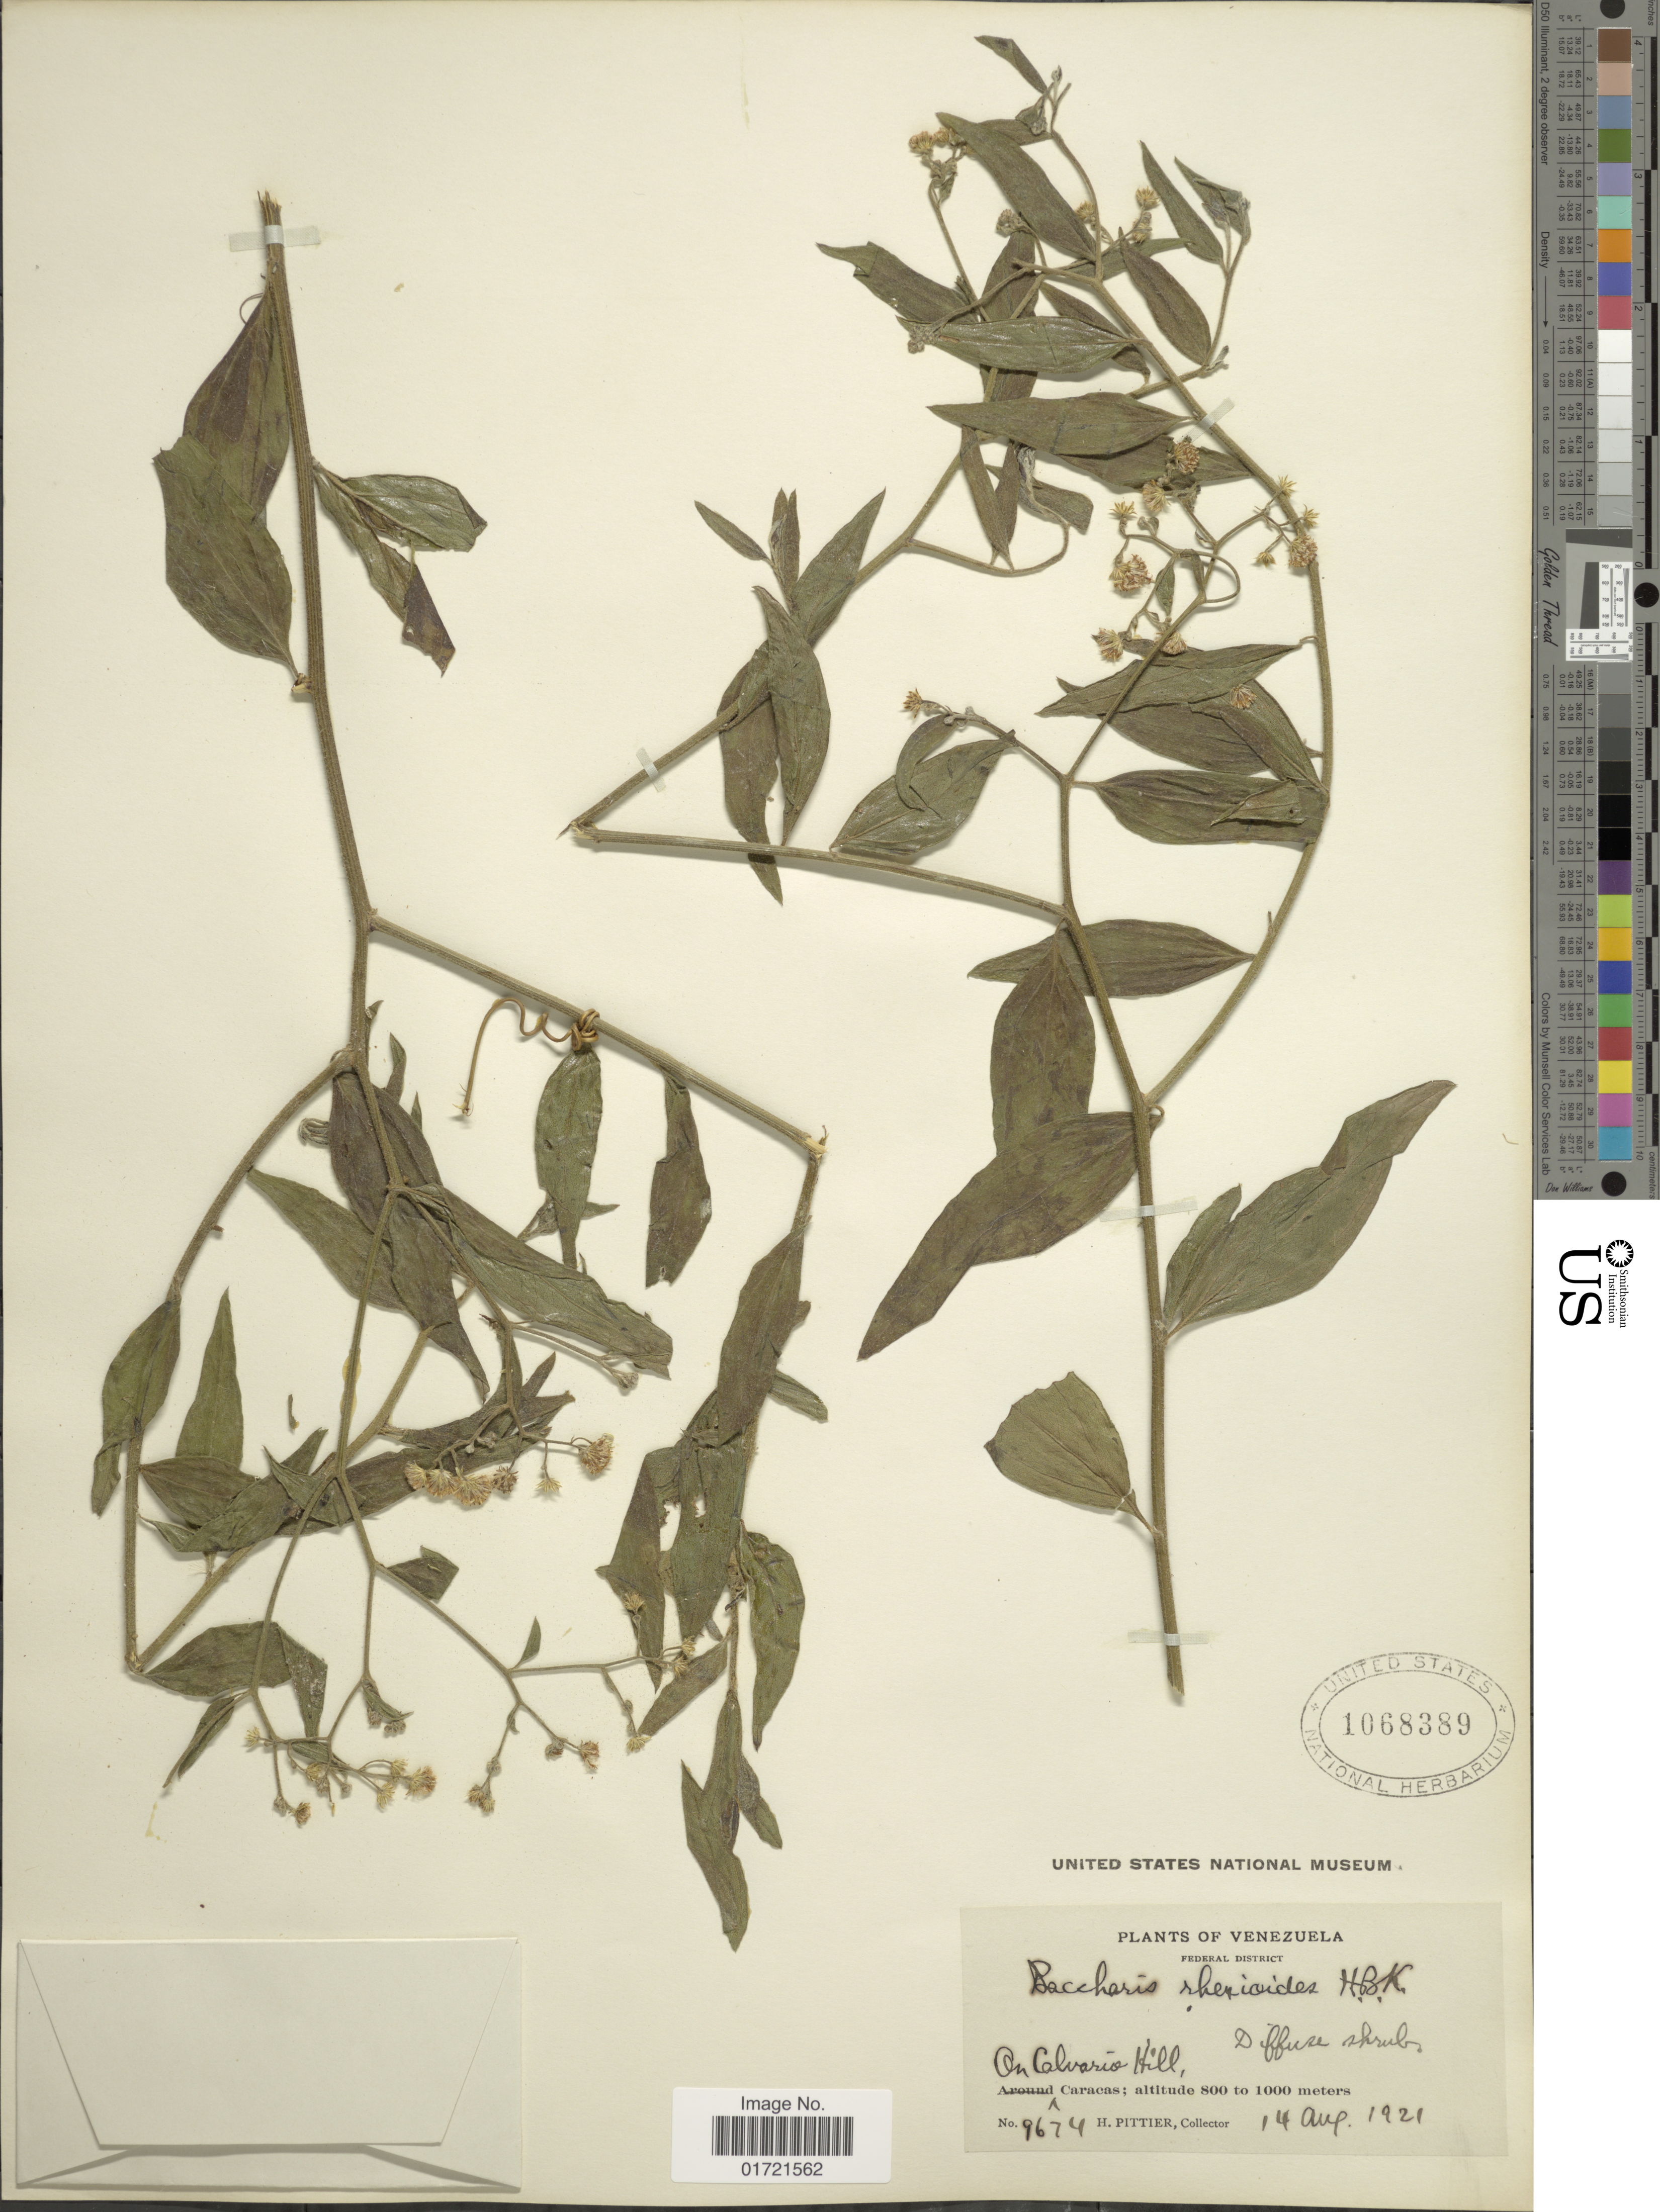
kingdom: Plantae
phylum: Tracheophyta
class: Magnoliopsida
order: Asterales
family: Asteraceae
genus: Baccharis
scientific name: Baccharis trinervis var. rhexioides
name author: (Kunth) Baker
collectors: H. F. Pittier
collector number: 9674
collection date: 1921-08-14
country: Venezuela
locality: On Calvario Hill, Caracas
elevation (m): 800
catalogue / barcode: US 1068389